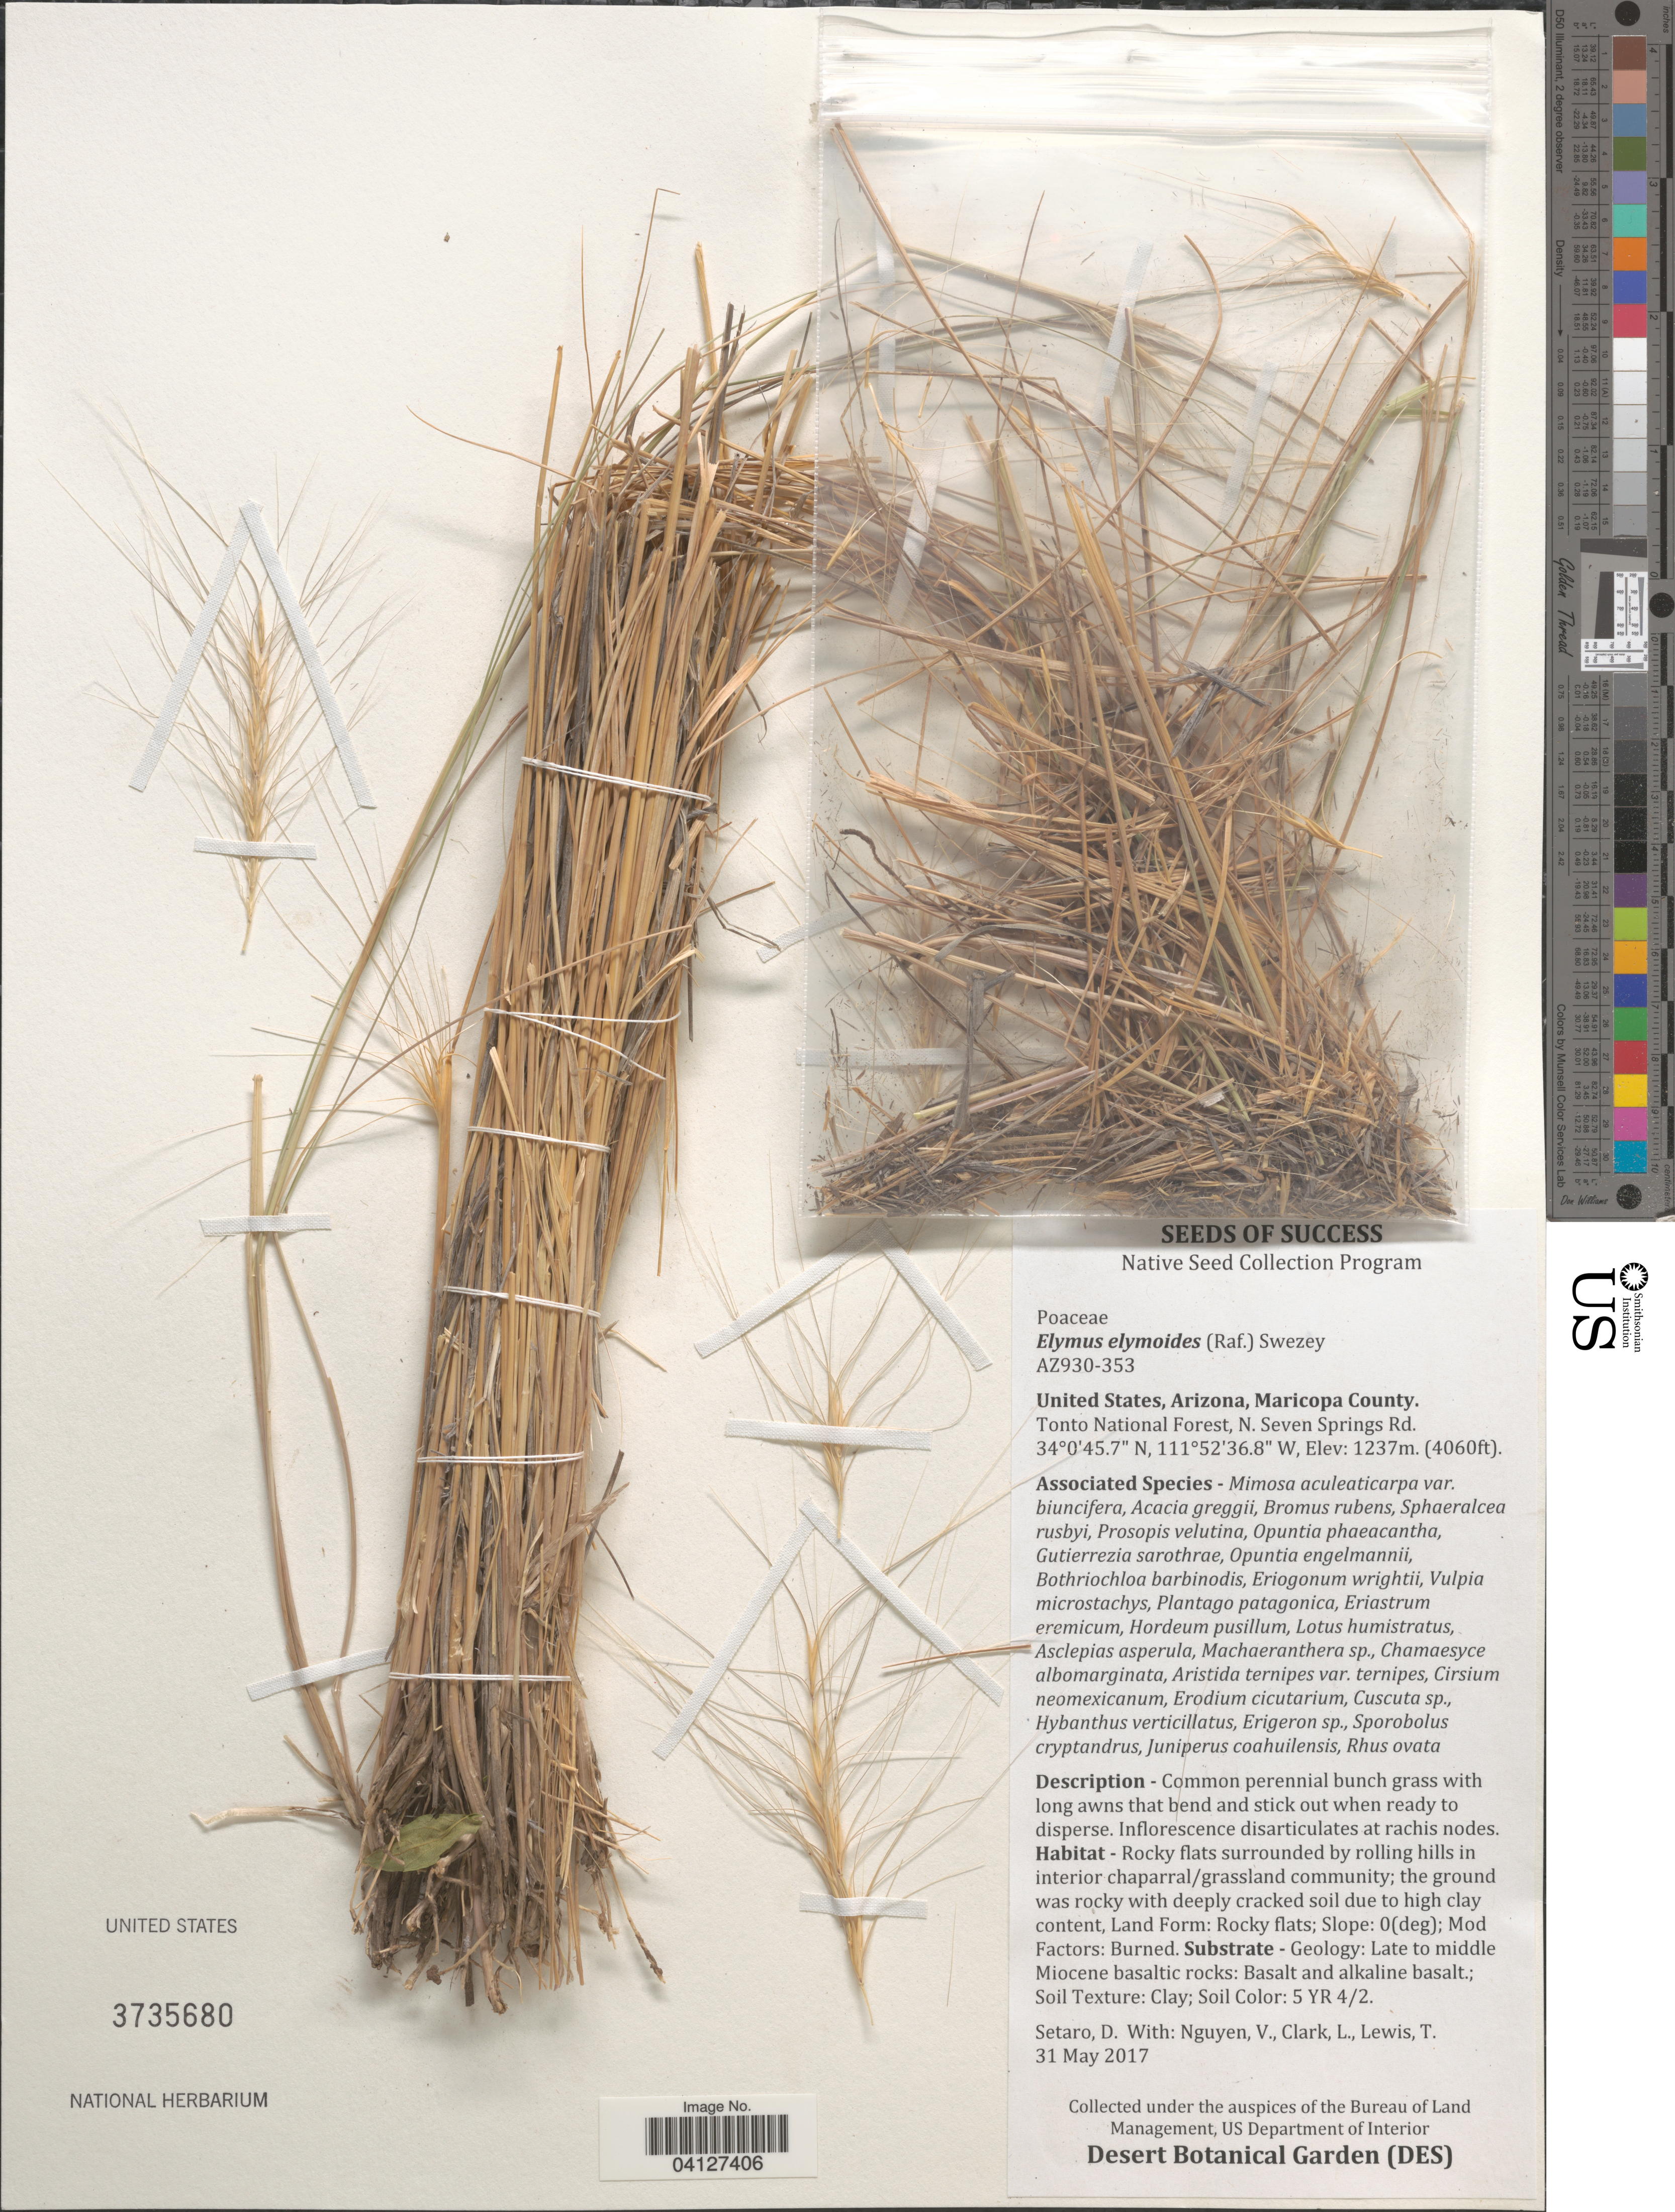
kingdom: Plantae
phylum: Tracheophyta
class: Liliopsida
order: Poales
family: Poaceae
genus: Elymus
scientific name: Elymus elymoides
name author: (Raf.) Swezey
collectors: D. Setaro, V. D. Nguyen, L. Clark & T. Lewis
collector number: AZ930-353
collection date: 2017-05-31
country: United States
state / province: Arizona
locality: Maricopa County. Tonto National Forest, N. Seven Springs Rd.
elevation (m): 1237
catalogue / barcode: US 3735680